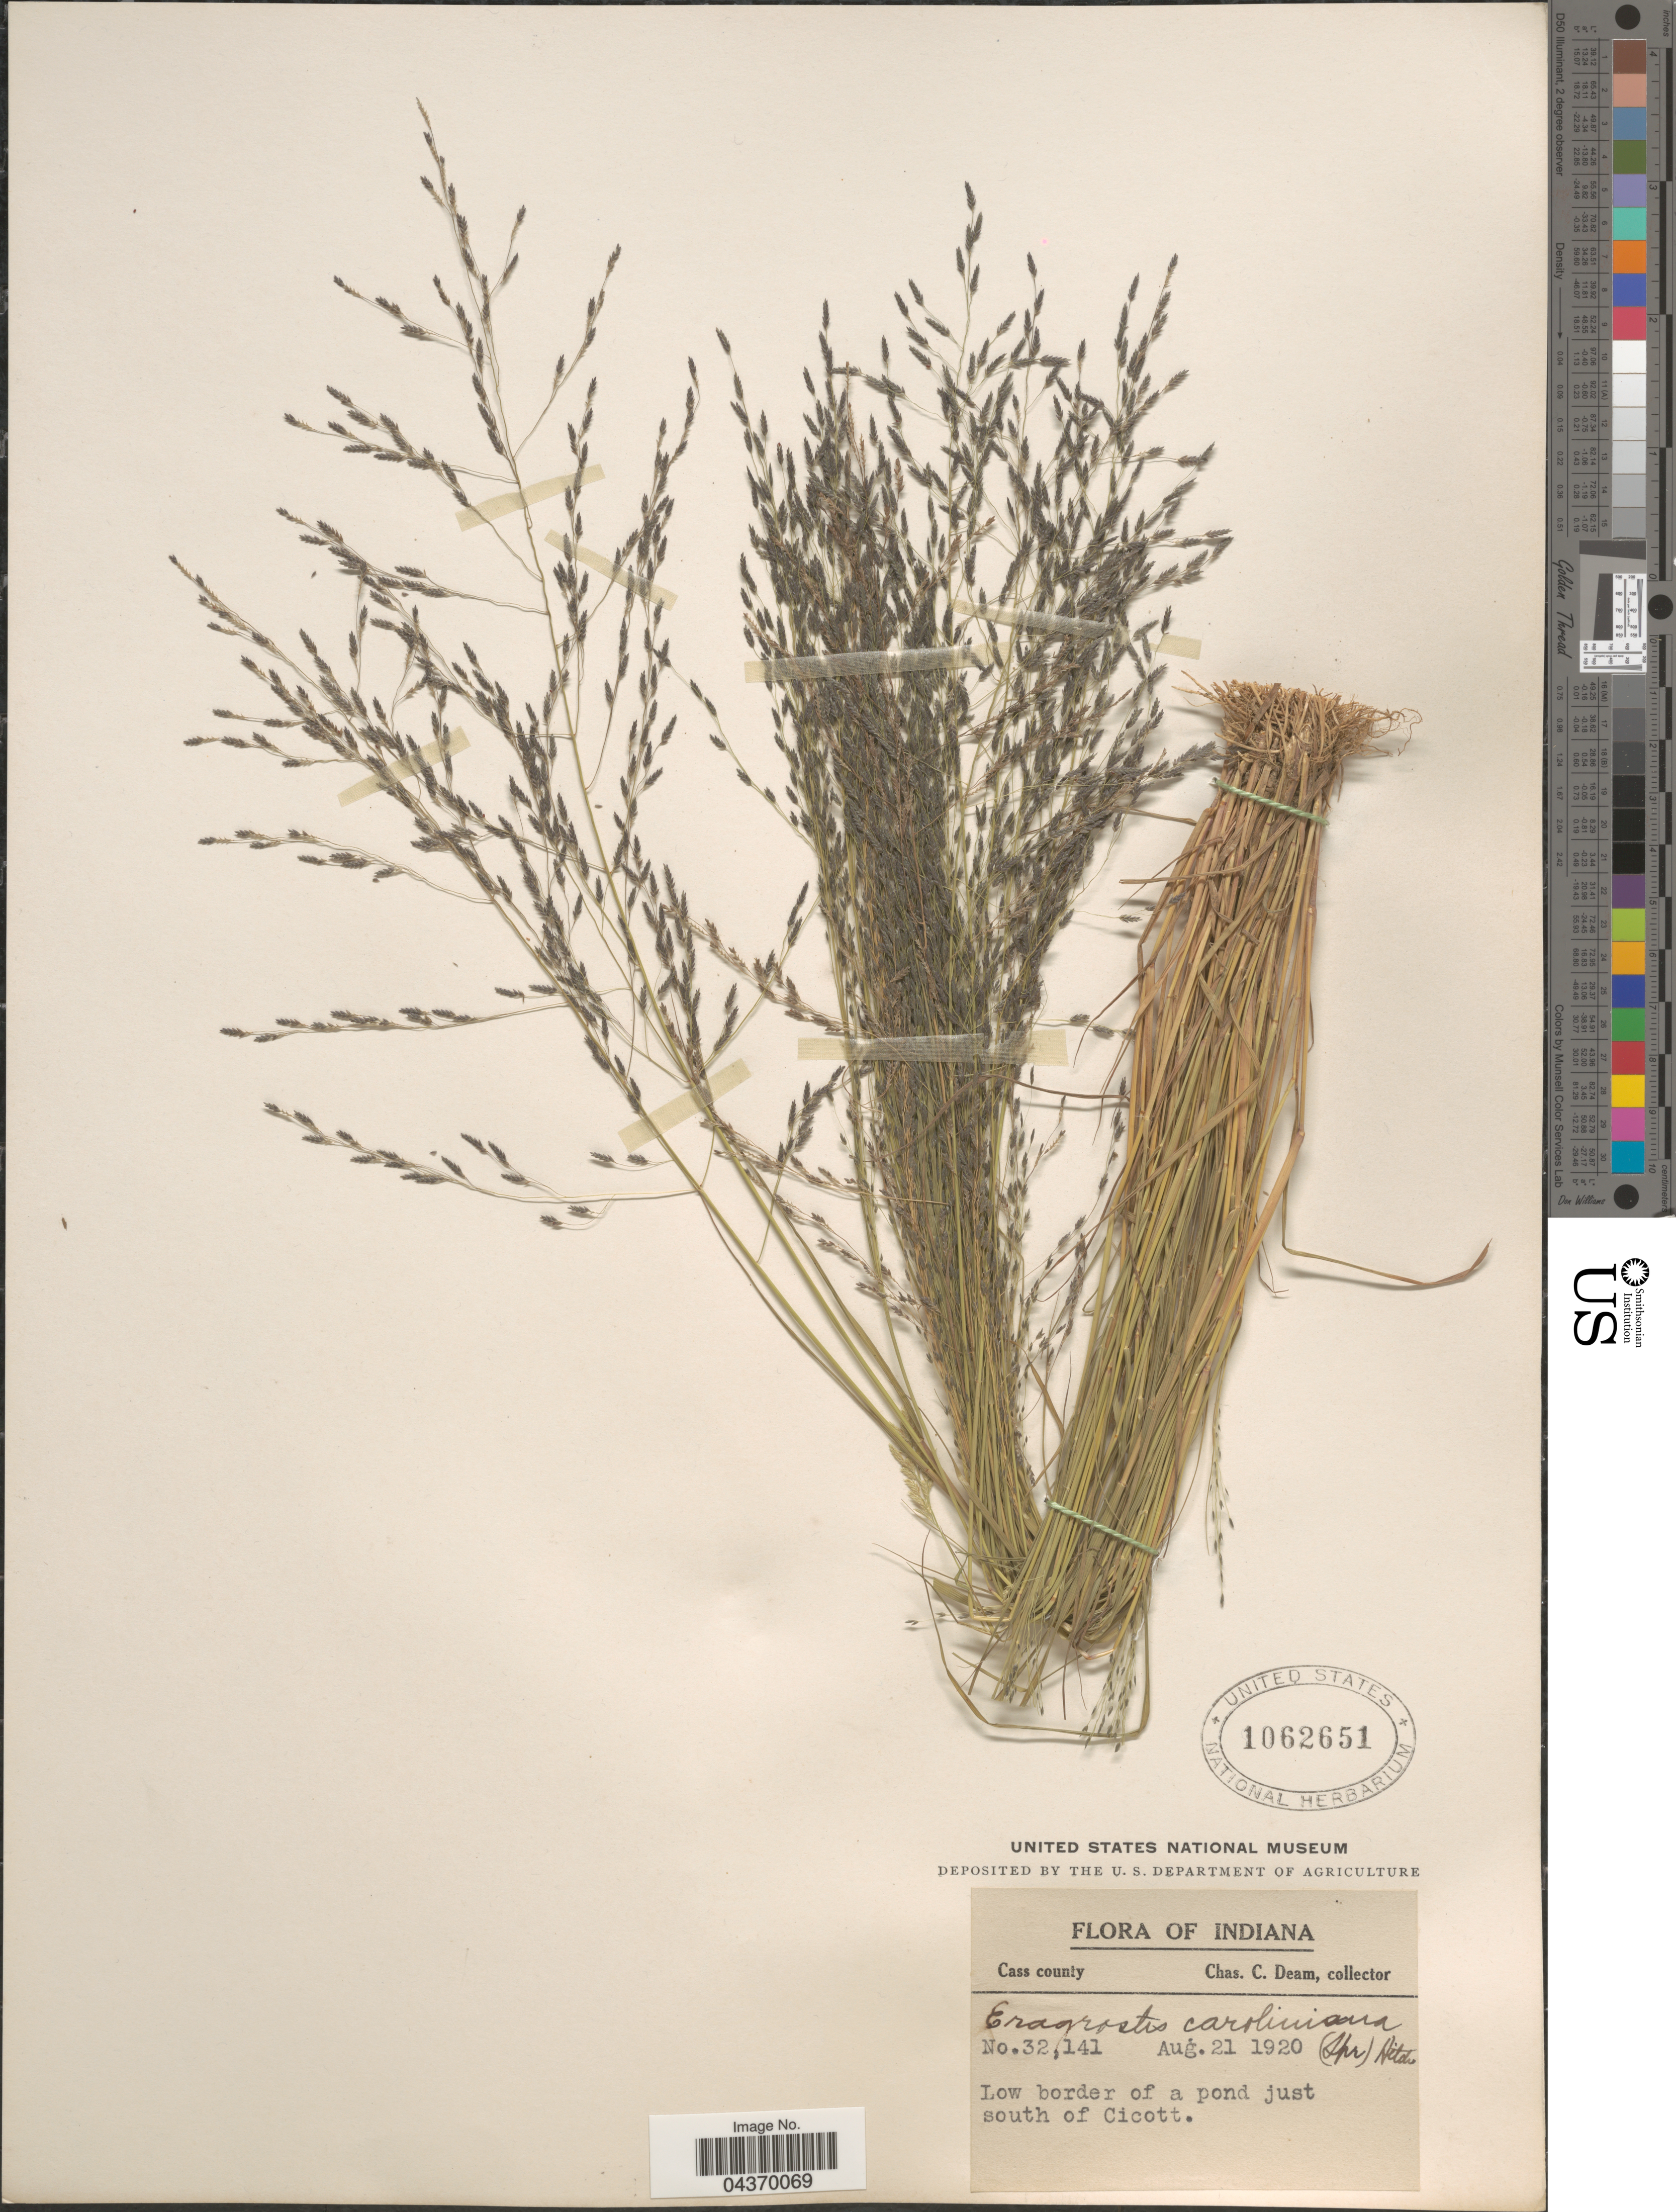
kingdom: Plantae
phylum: Tracheophyta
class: Liliopsida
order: Poales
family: Poaceae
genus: Eragrostis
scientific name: Eragrostis pectinacea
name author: (Michx.) Nees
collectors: C. C. Deam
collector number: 32141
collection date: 1920-08-21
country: United States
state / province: Indiana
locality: Cass county. Low border of a pond just south of Cicott.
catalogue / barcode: US 1062651